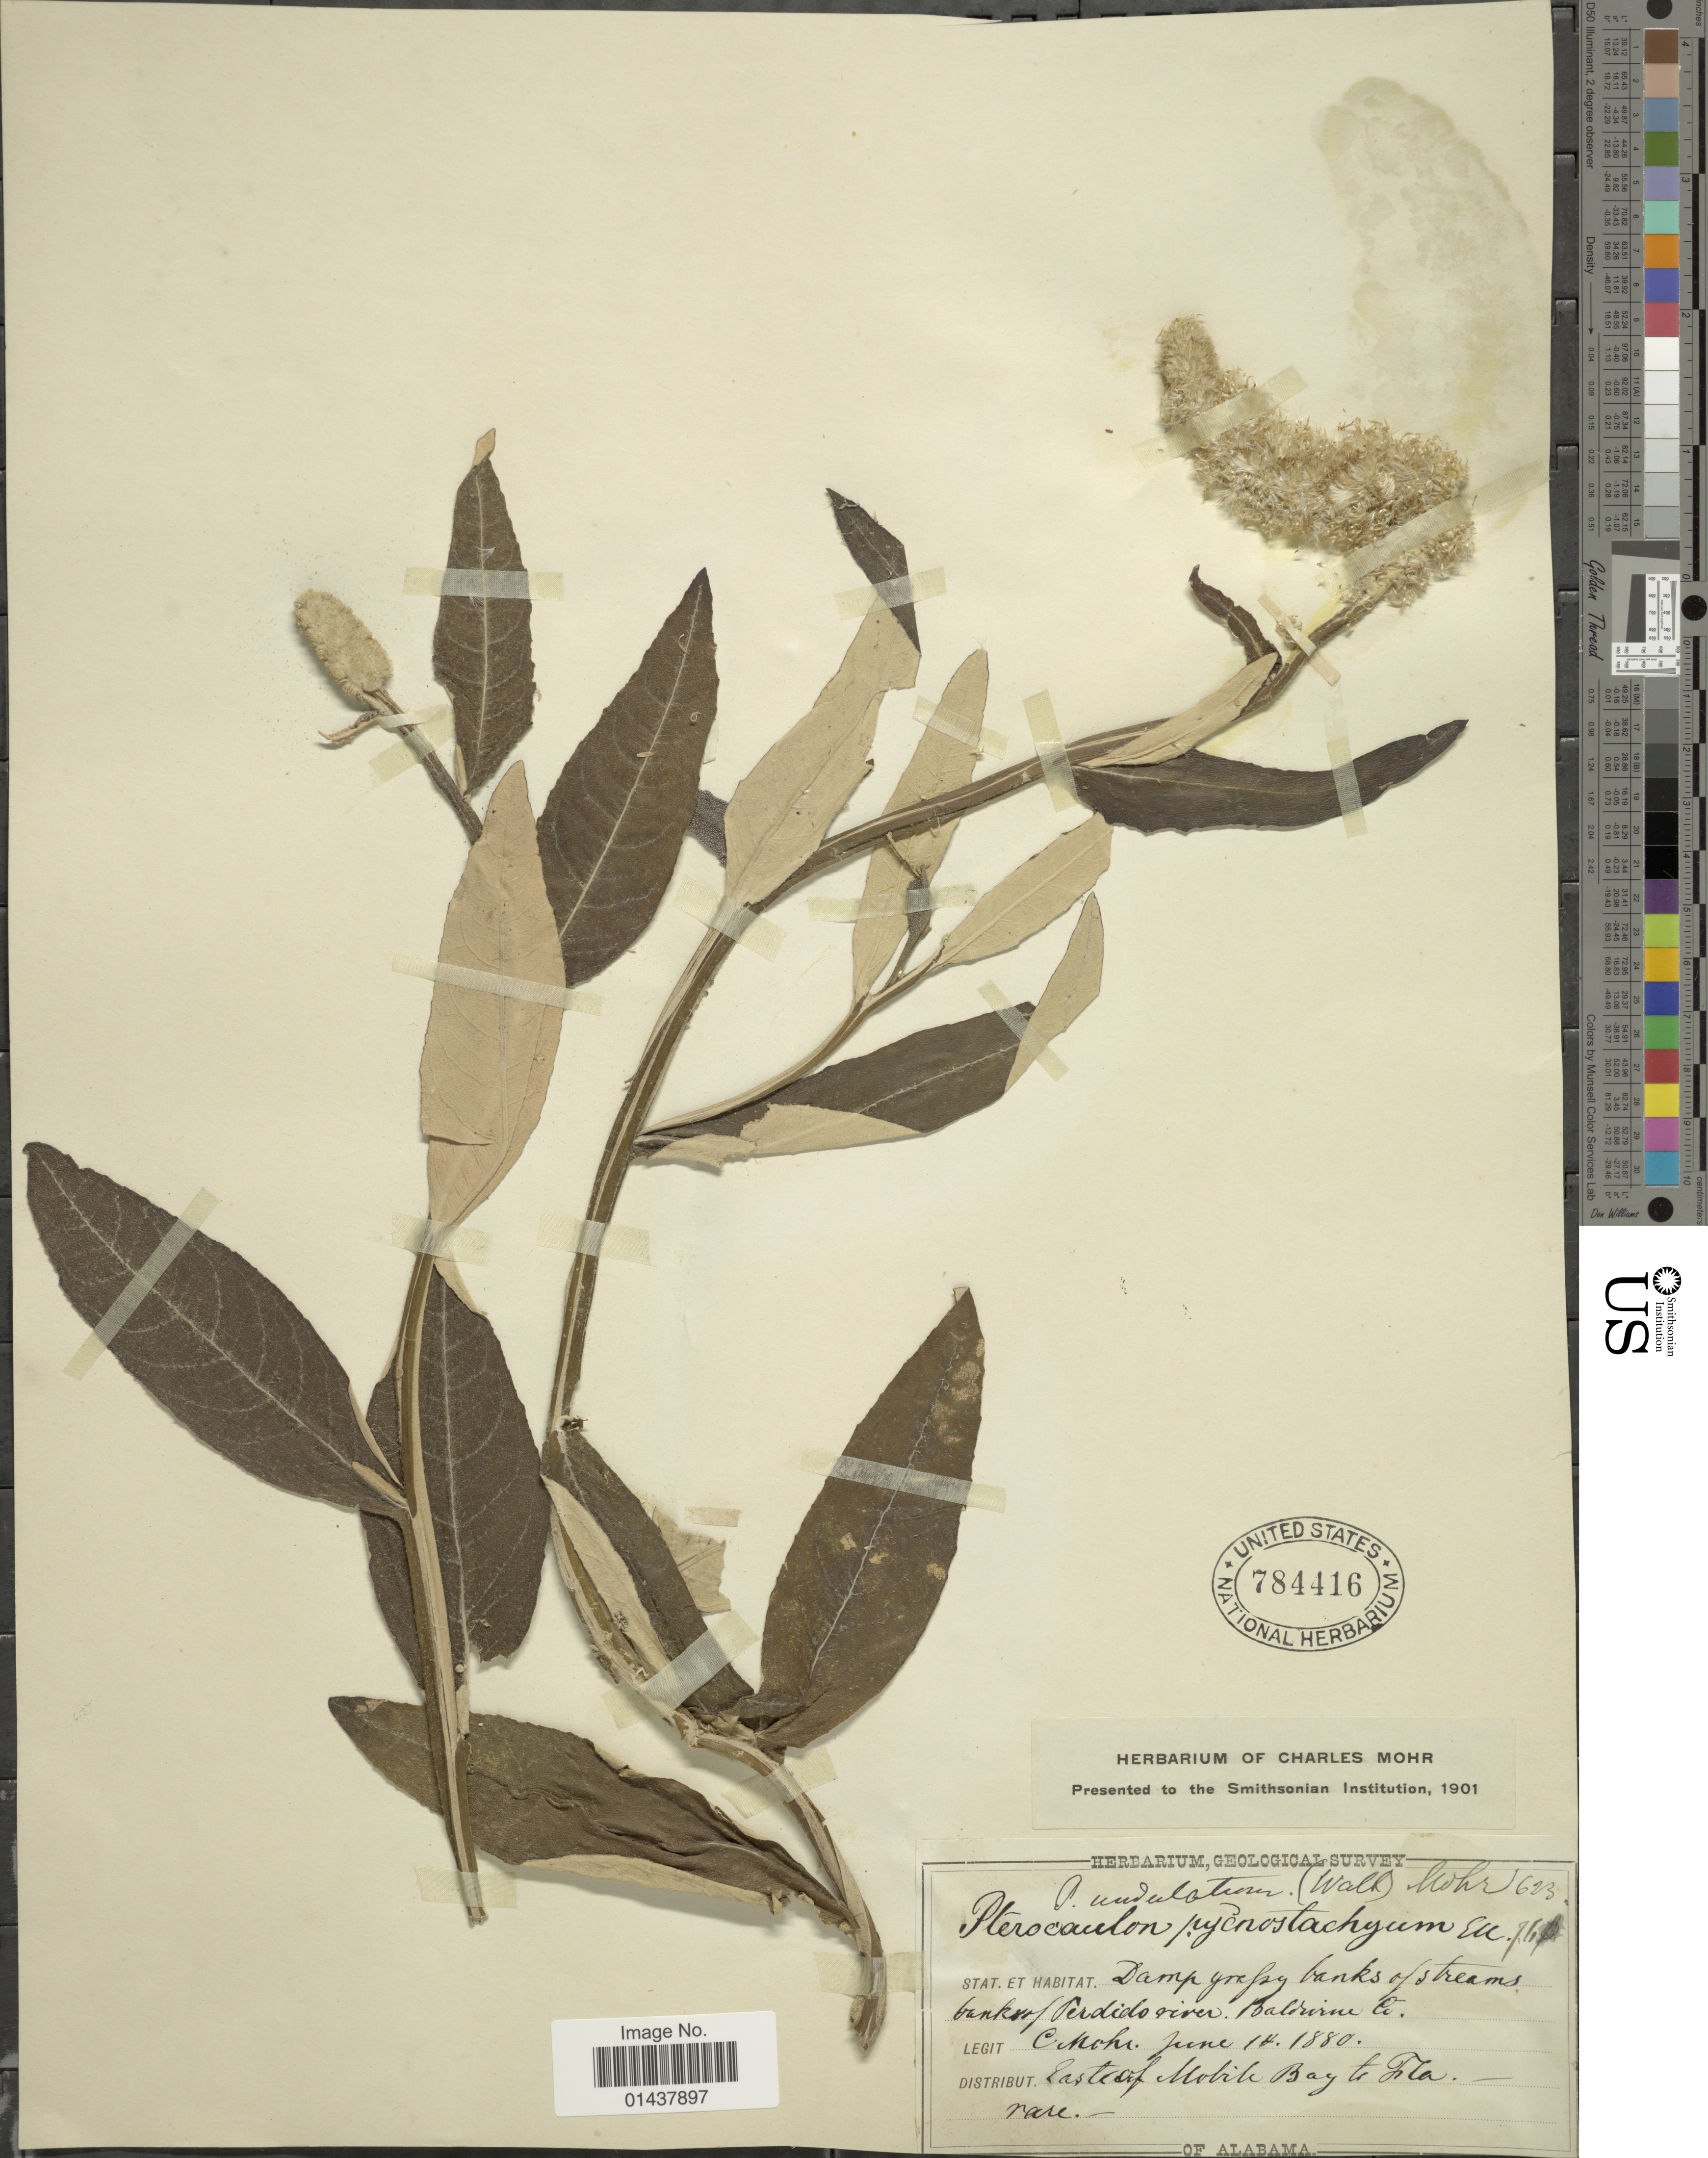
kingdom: Plantae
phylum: Tracheophyta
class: Magnoliopsida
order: Asterales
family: Asteraceae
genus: Pterocaulon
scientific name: Pterocaulon undulatum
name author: C. Mohr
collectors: Mohr, C. T. (herbarium)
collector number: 623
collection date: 1880-06-14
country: United States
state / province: Florida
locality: East of Mobile Bay to Fla.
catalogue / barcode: US 784416